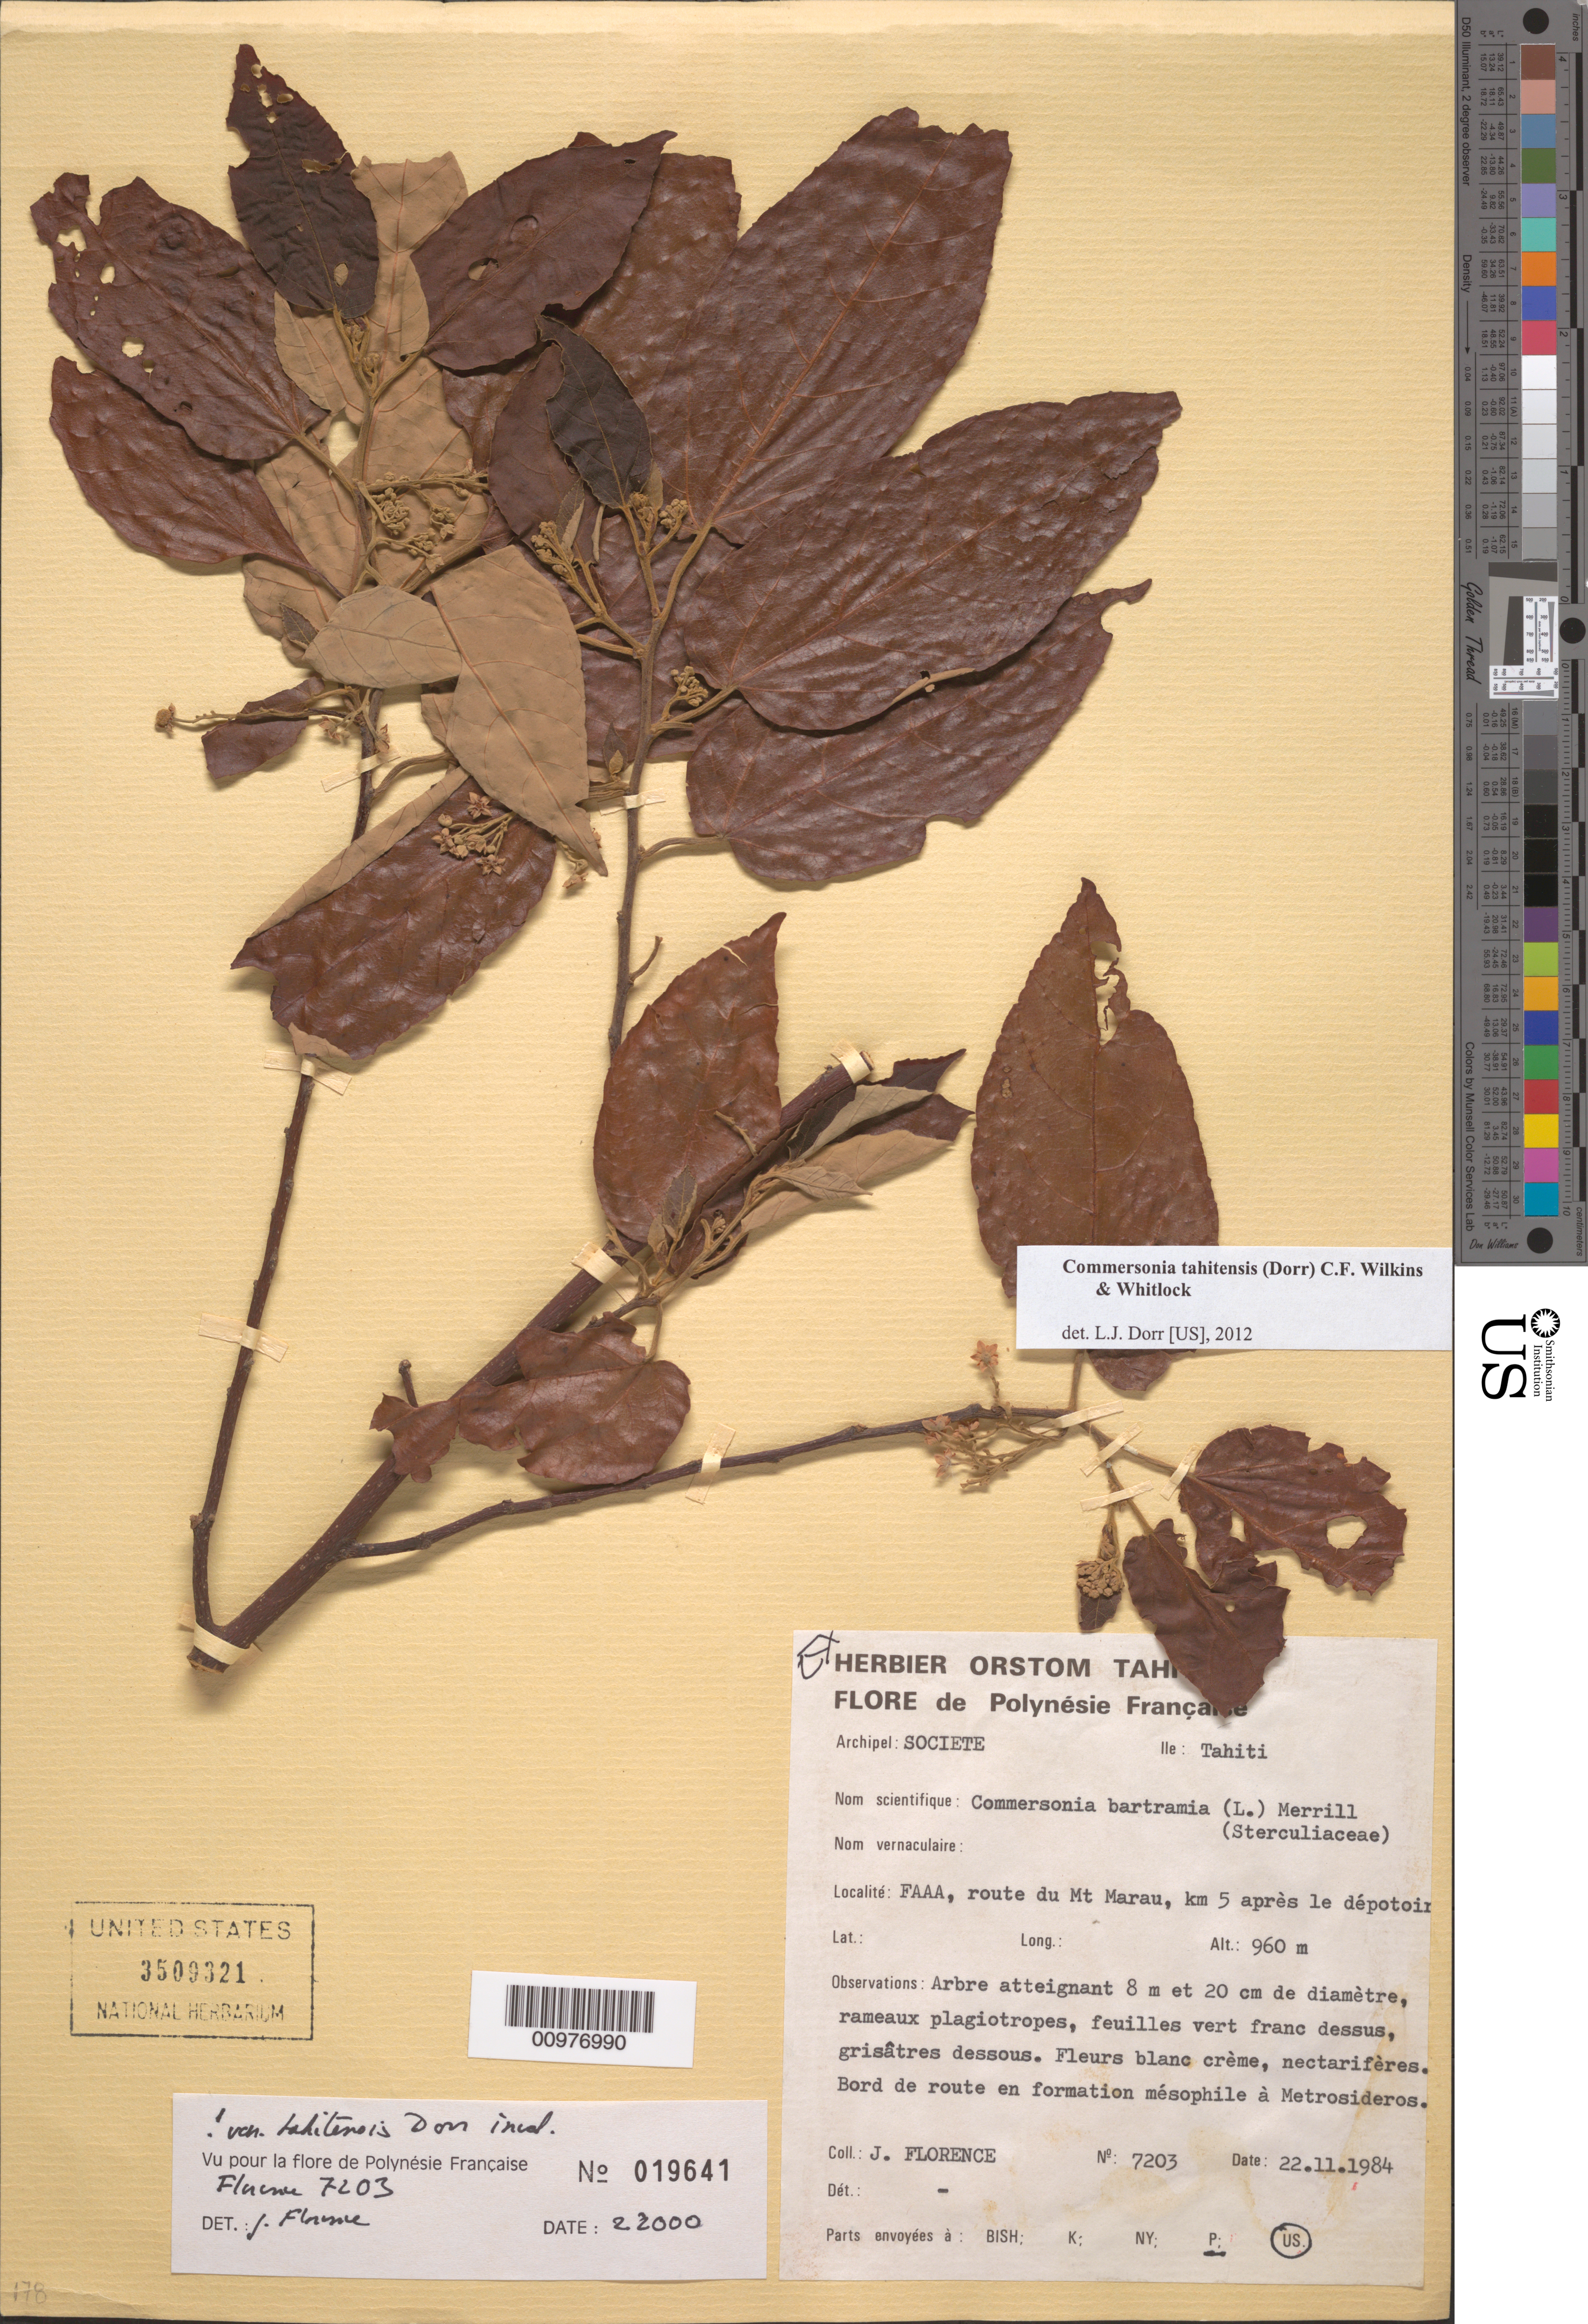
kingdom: Plantae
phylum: Tracheophyta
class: Magnoliopsida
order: Malvales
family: Malvaceae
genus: Commersonia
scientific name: Commersonia tahitensis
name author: (Dorr) C.F. Wilkins & Whitlock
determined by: Dorr, L. J., (BOT), Smithsonian Institution - National Museum of Natural History (UNITED STATES)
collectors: J. Florence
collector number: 7203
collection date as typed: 22.11.1984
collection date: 1984-11-22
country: French Polynesia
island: Tahiti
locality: FAAA, route du M Marau, km 5 apres le depotoir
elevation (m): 960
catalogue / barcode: US 3509321